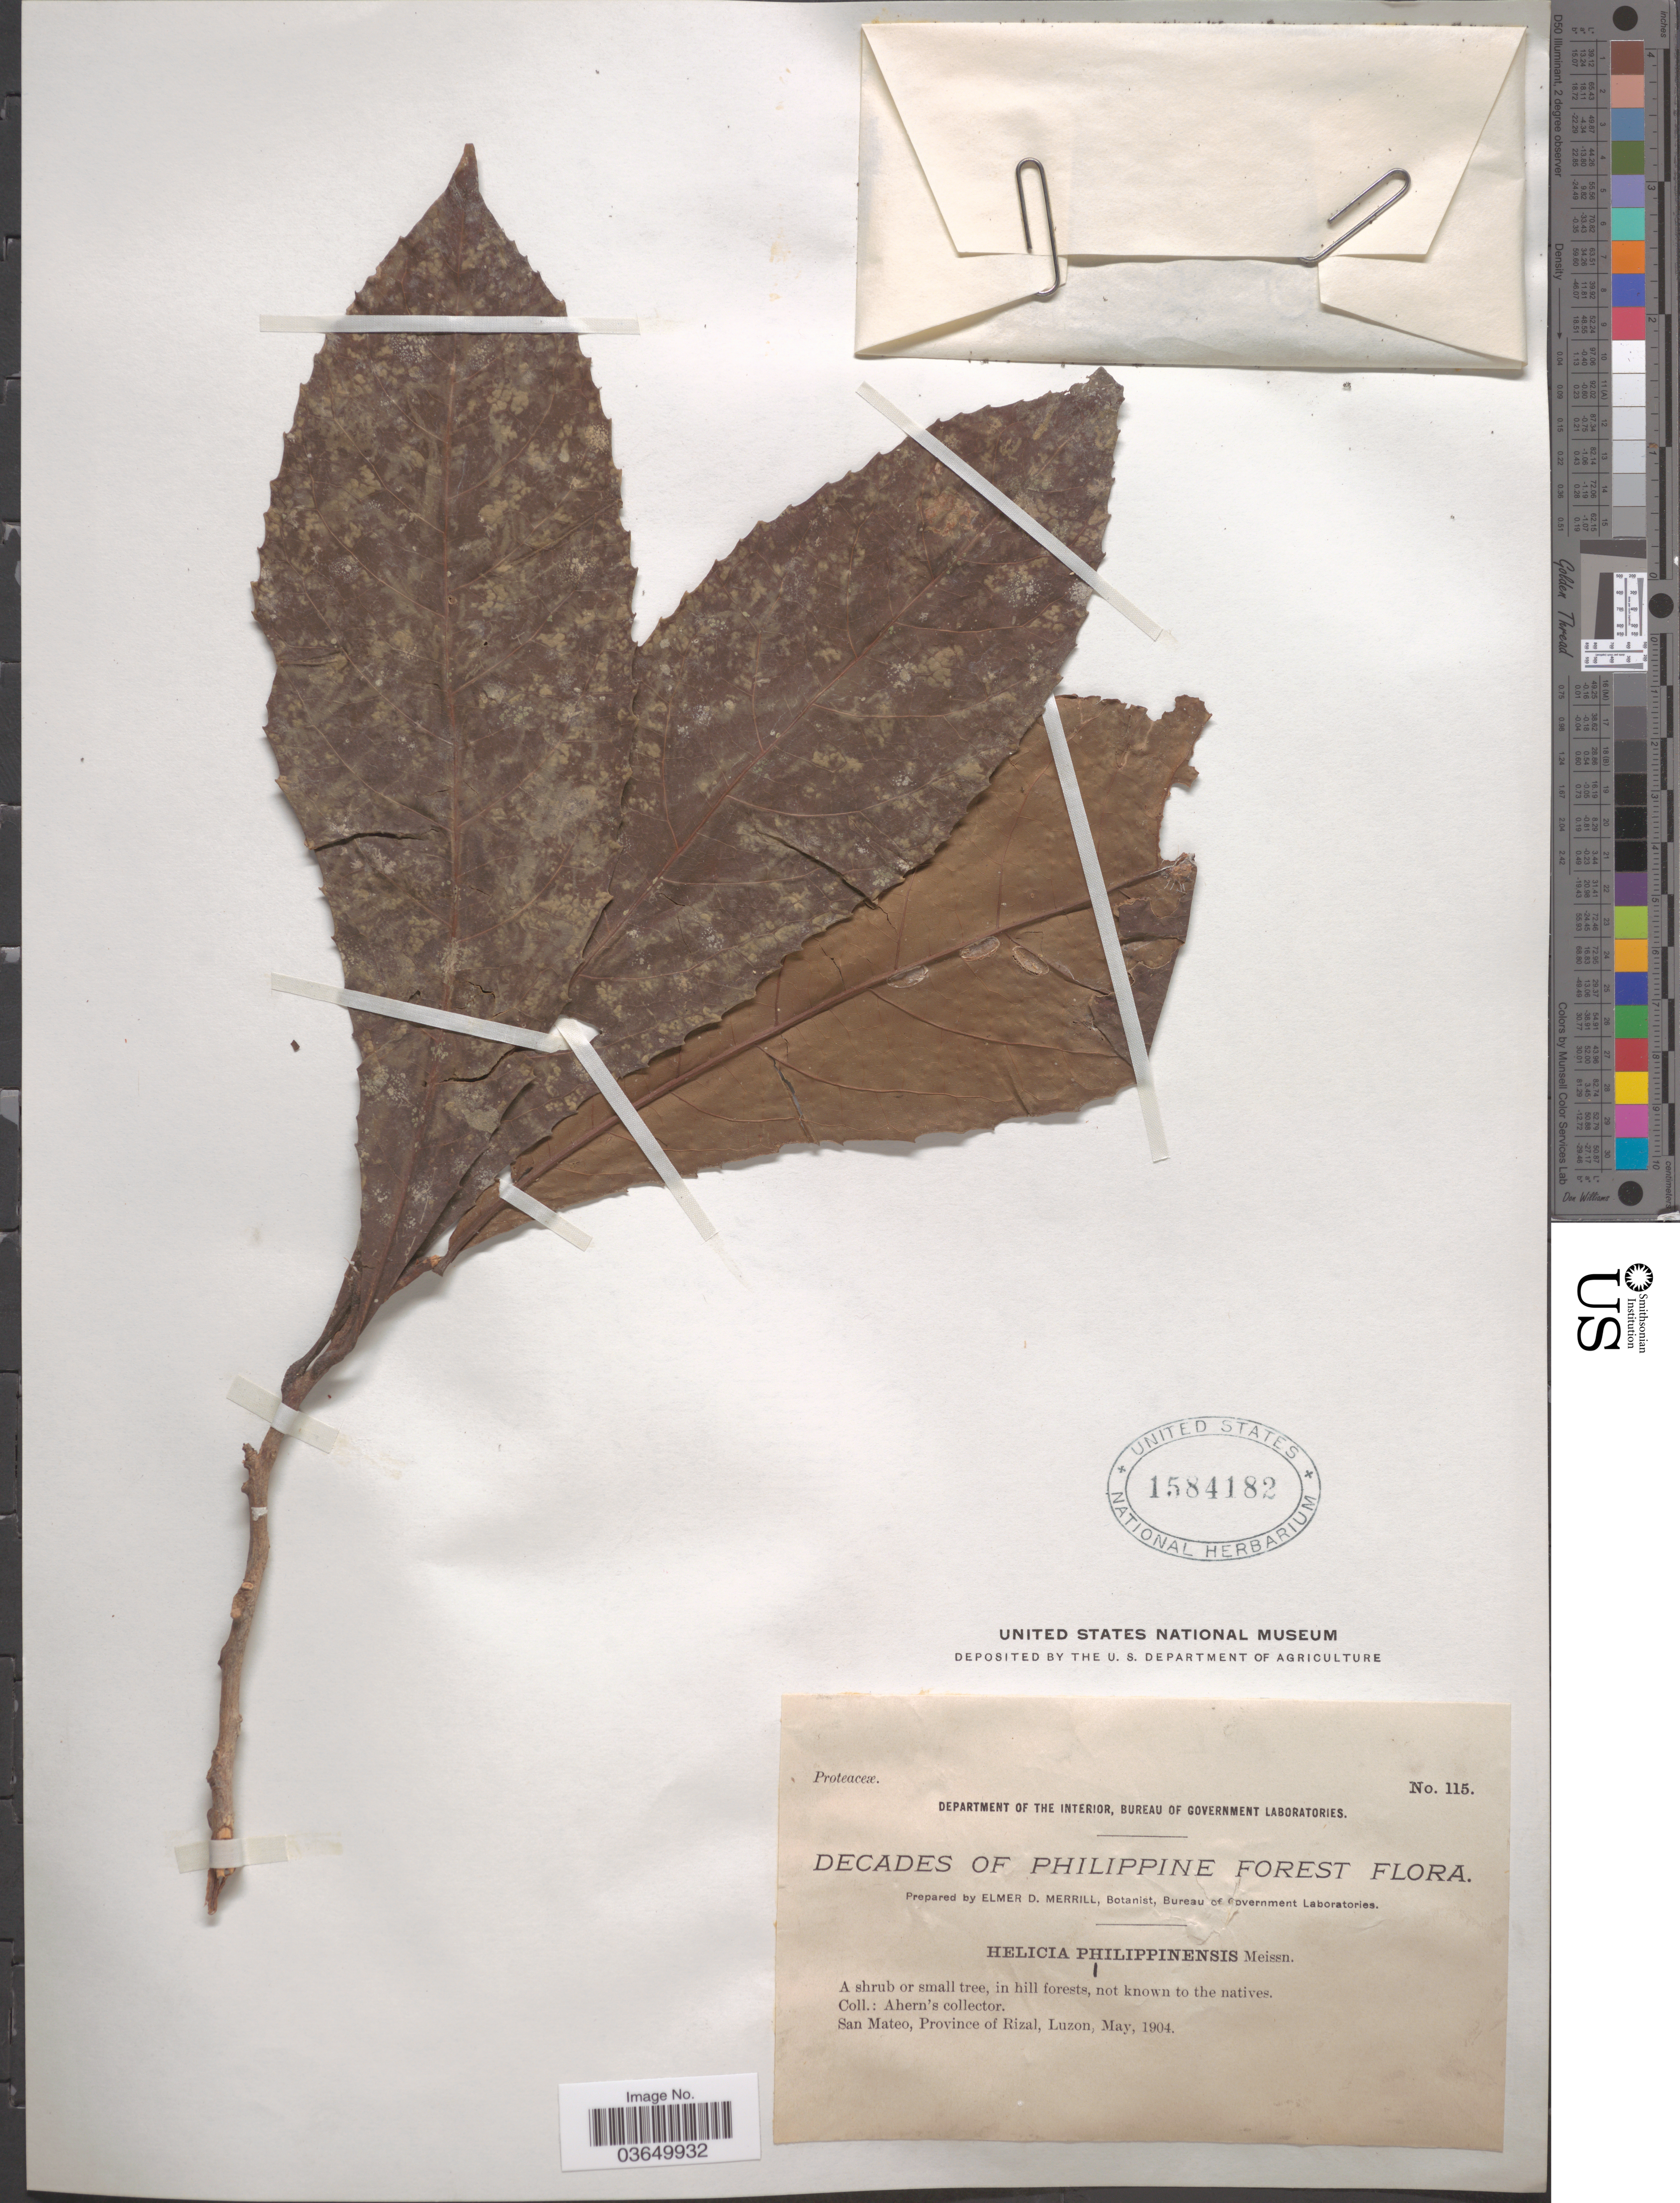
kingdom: Plantae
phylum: Tracheophyta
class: Magnoliopsida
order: Proteales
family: Proteaceae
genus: Helicia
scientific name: Helicia cumingiana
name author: C. Presl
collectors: Ahern's collector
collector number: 115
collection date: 1904-05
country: Philippines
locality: Decades of Philippine Forest. San Mateo, Province of Rizal, Luzon.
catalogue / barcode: US 1584182